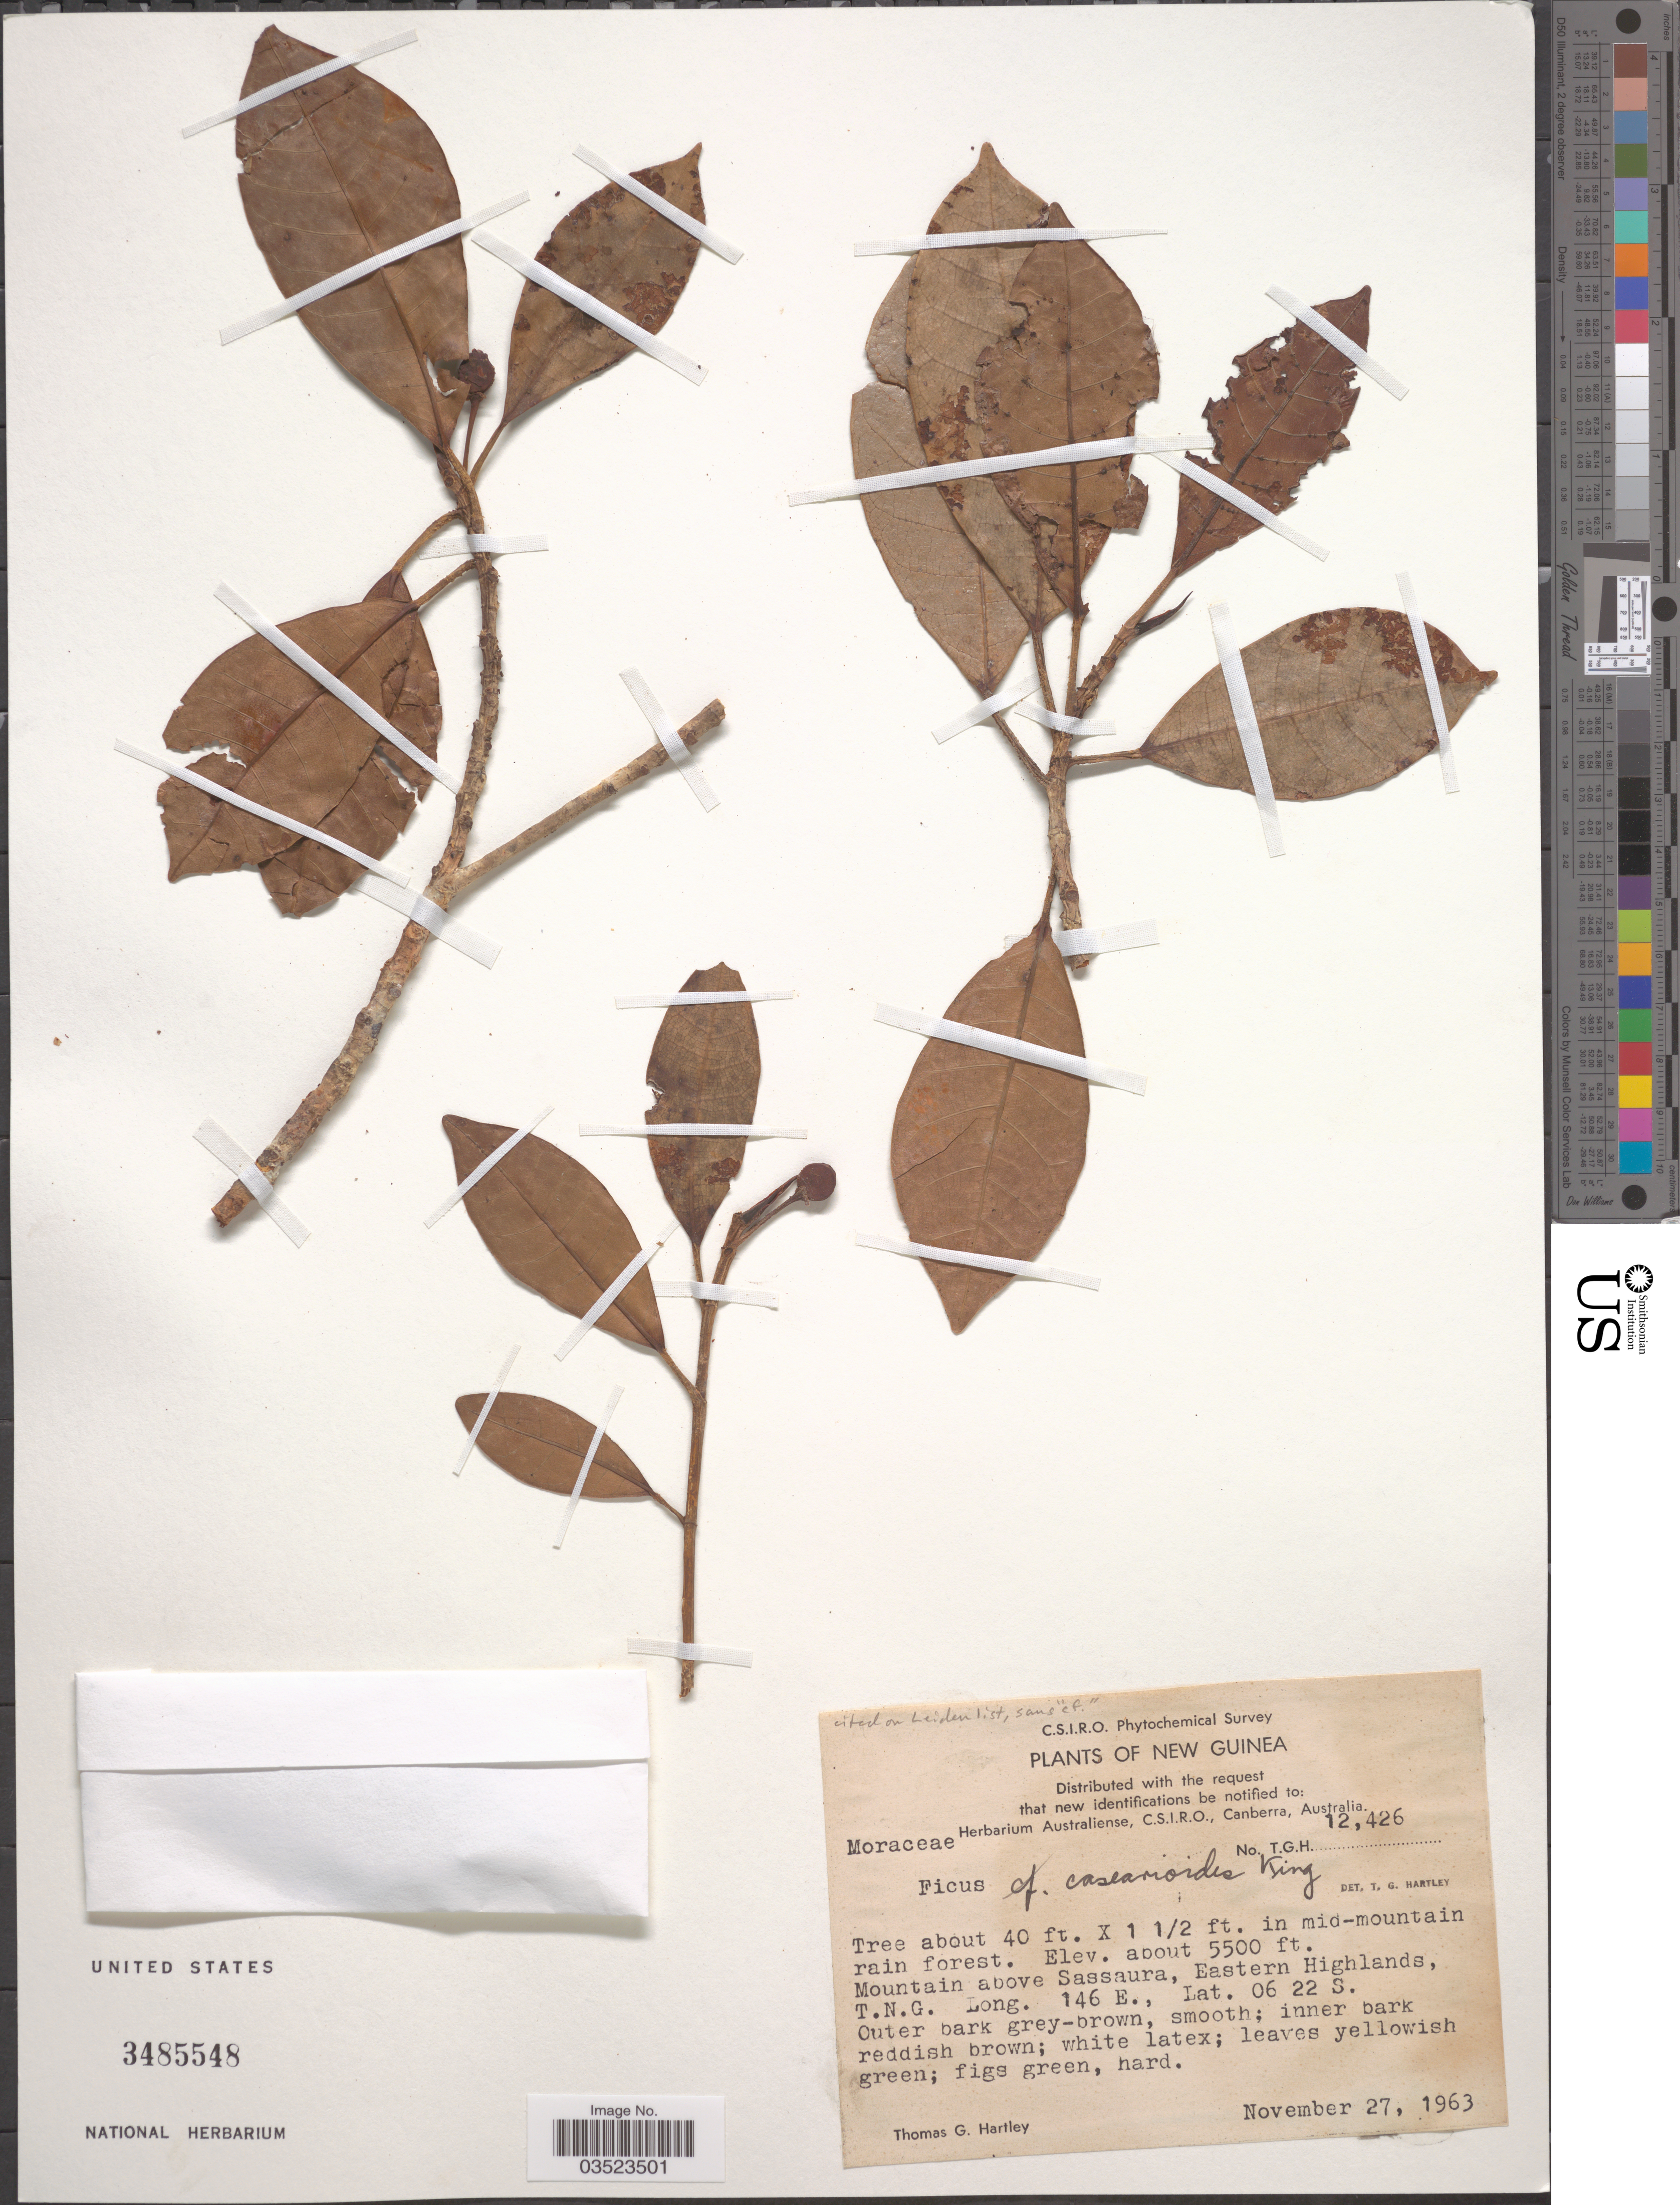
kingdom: Plantae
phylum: Tracheophyta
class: Magnoliopsida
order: Rosales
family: Moraceae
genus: Ficus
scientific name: Ficus casearioides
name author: King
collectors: T. G. Hartley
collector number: T.G.H.12426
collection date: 1963-11-27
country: Papua New Guinea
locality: New Guinea. Mountain above Sassaura, Eastern Highlands, T.N.G.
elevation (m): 1676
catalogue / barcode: US 3485548